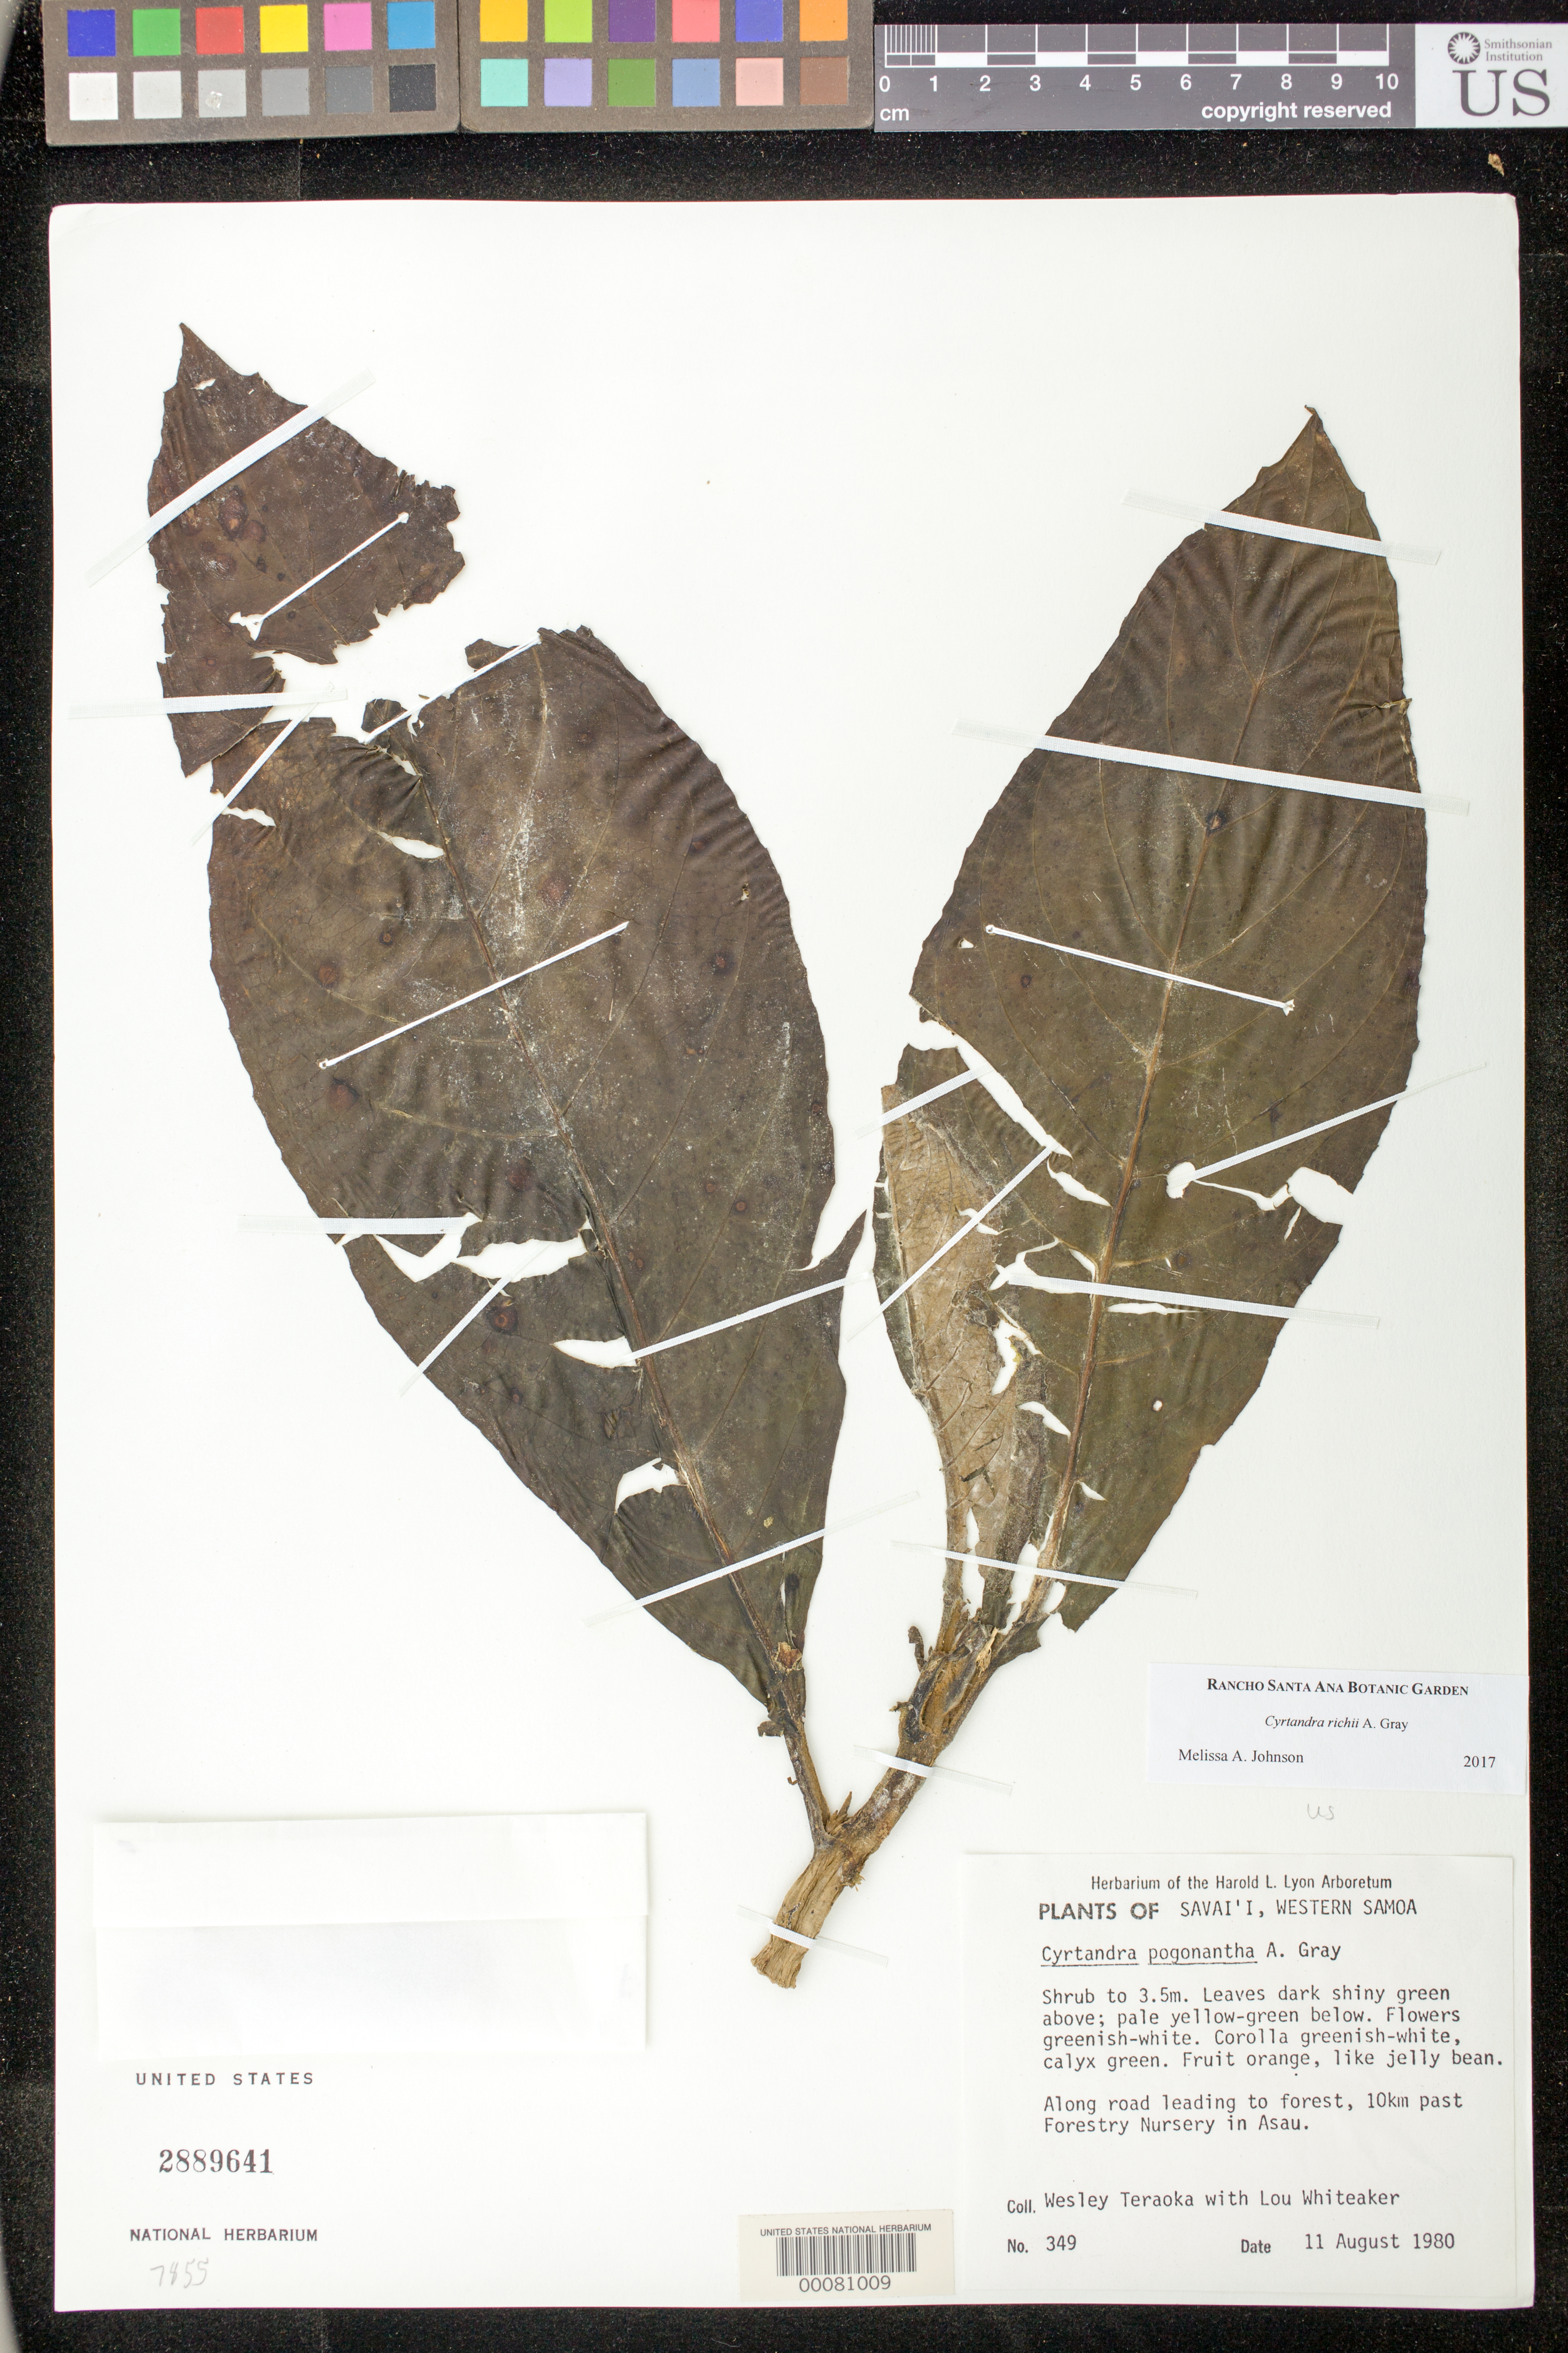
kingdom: Plantae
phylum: Tracheophyta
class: Magnoliopsida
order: Lamiales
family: Gesneriaceae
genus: Cyrtandra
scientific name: Cyrtandra richii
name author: A. Gray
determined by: Johnson, Melissa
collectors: W. Teraoka & L. Whiteaker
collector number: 349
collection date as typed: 11 August 1980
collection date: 1980-08-11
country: Samoa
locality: Savai'i, 10km past Forestry Nursery in Asau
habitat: Along road leading to forest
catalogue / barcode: US 2889641